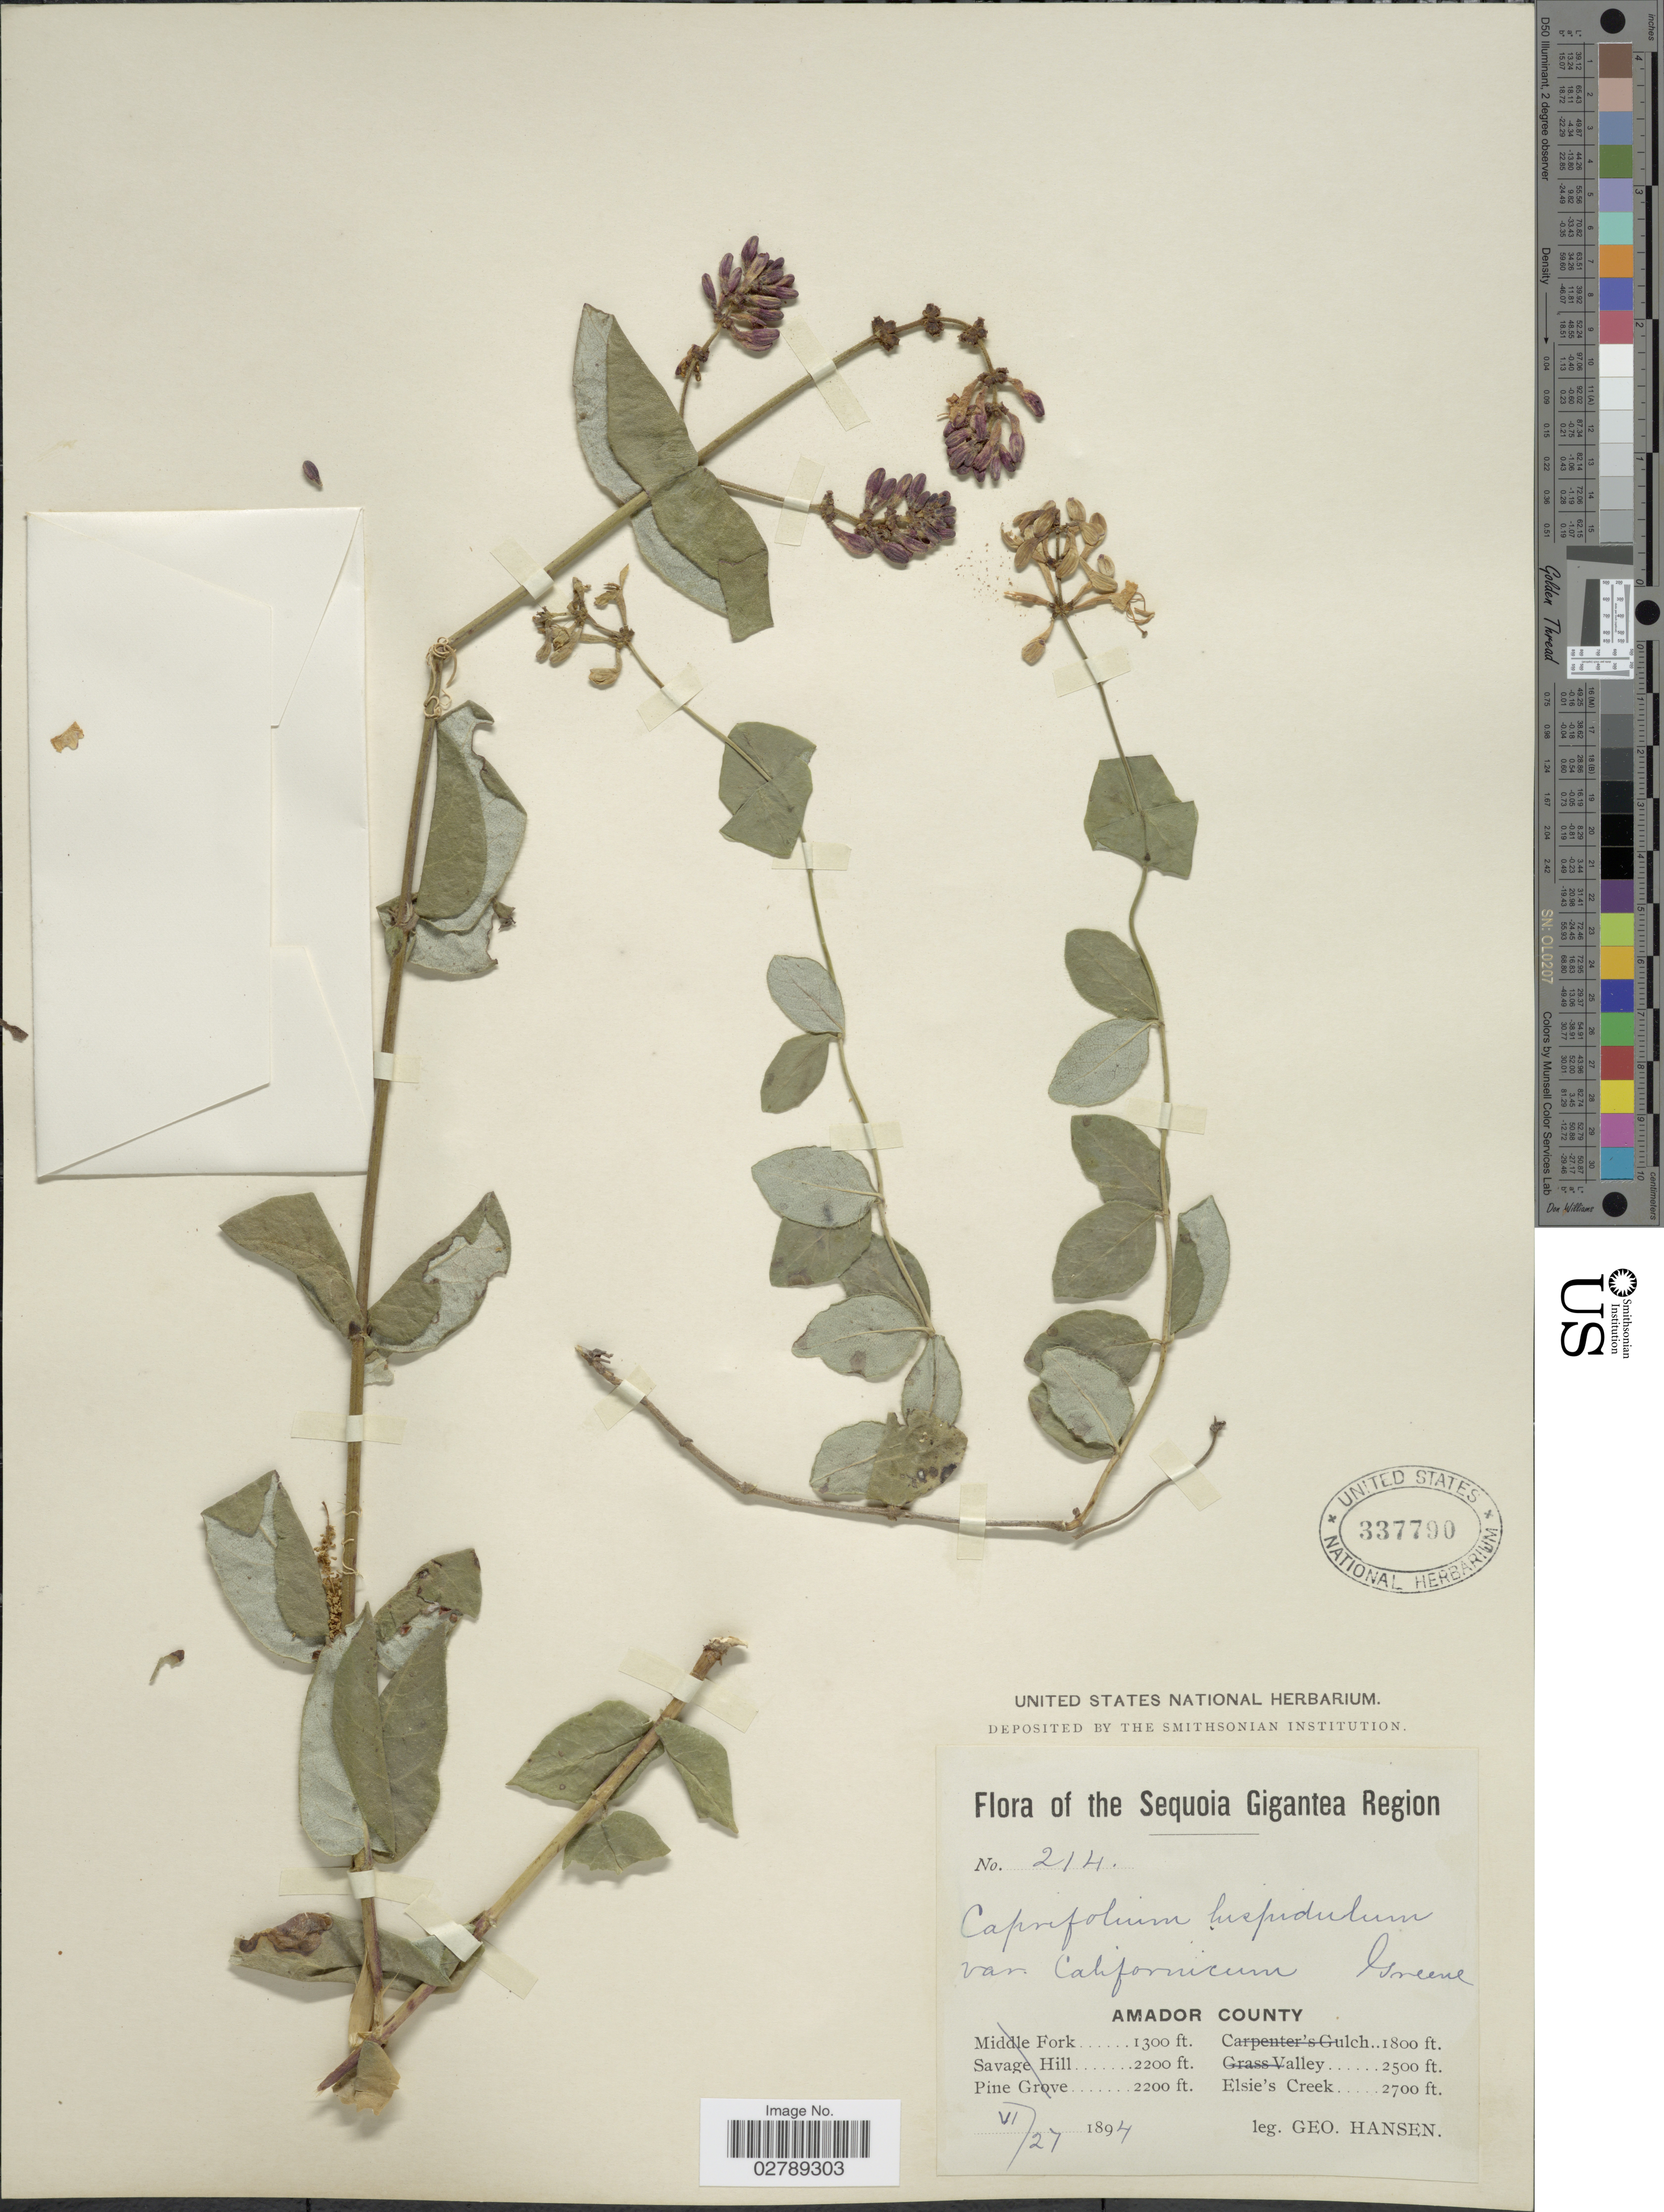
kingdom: Plantae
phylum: Tracheophyta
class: Magnoliopsida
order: Dipsacales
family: Caprifoliaceae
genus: Lonicera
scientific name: Lonicera hispidula var. californica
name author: Rehder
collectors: G. Hansen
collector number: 214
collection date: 1894-06-27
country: United States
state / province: California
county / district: Amador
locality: Sequoia Gigantea Region. Amador County. Elsie's Creek.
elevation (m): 823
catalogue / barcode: US 337790